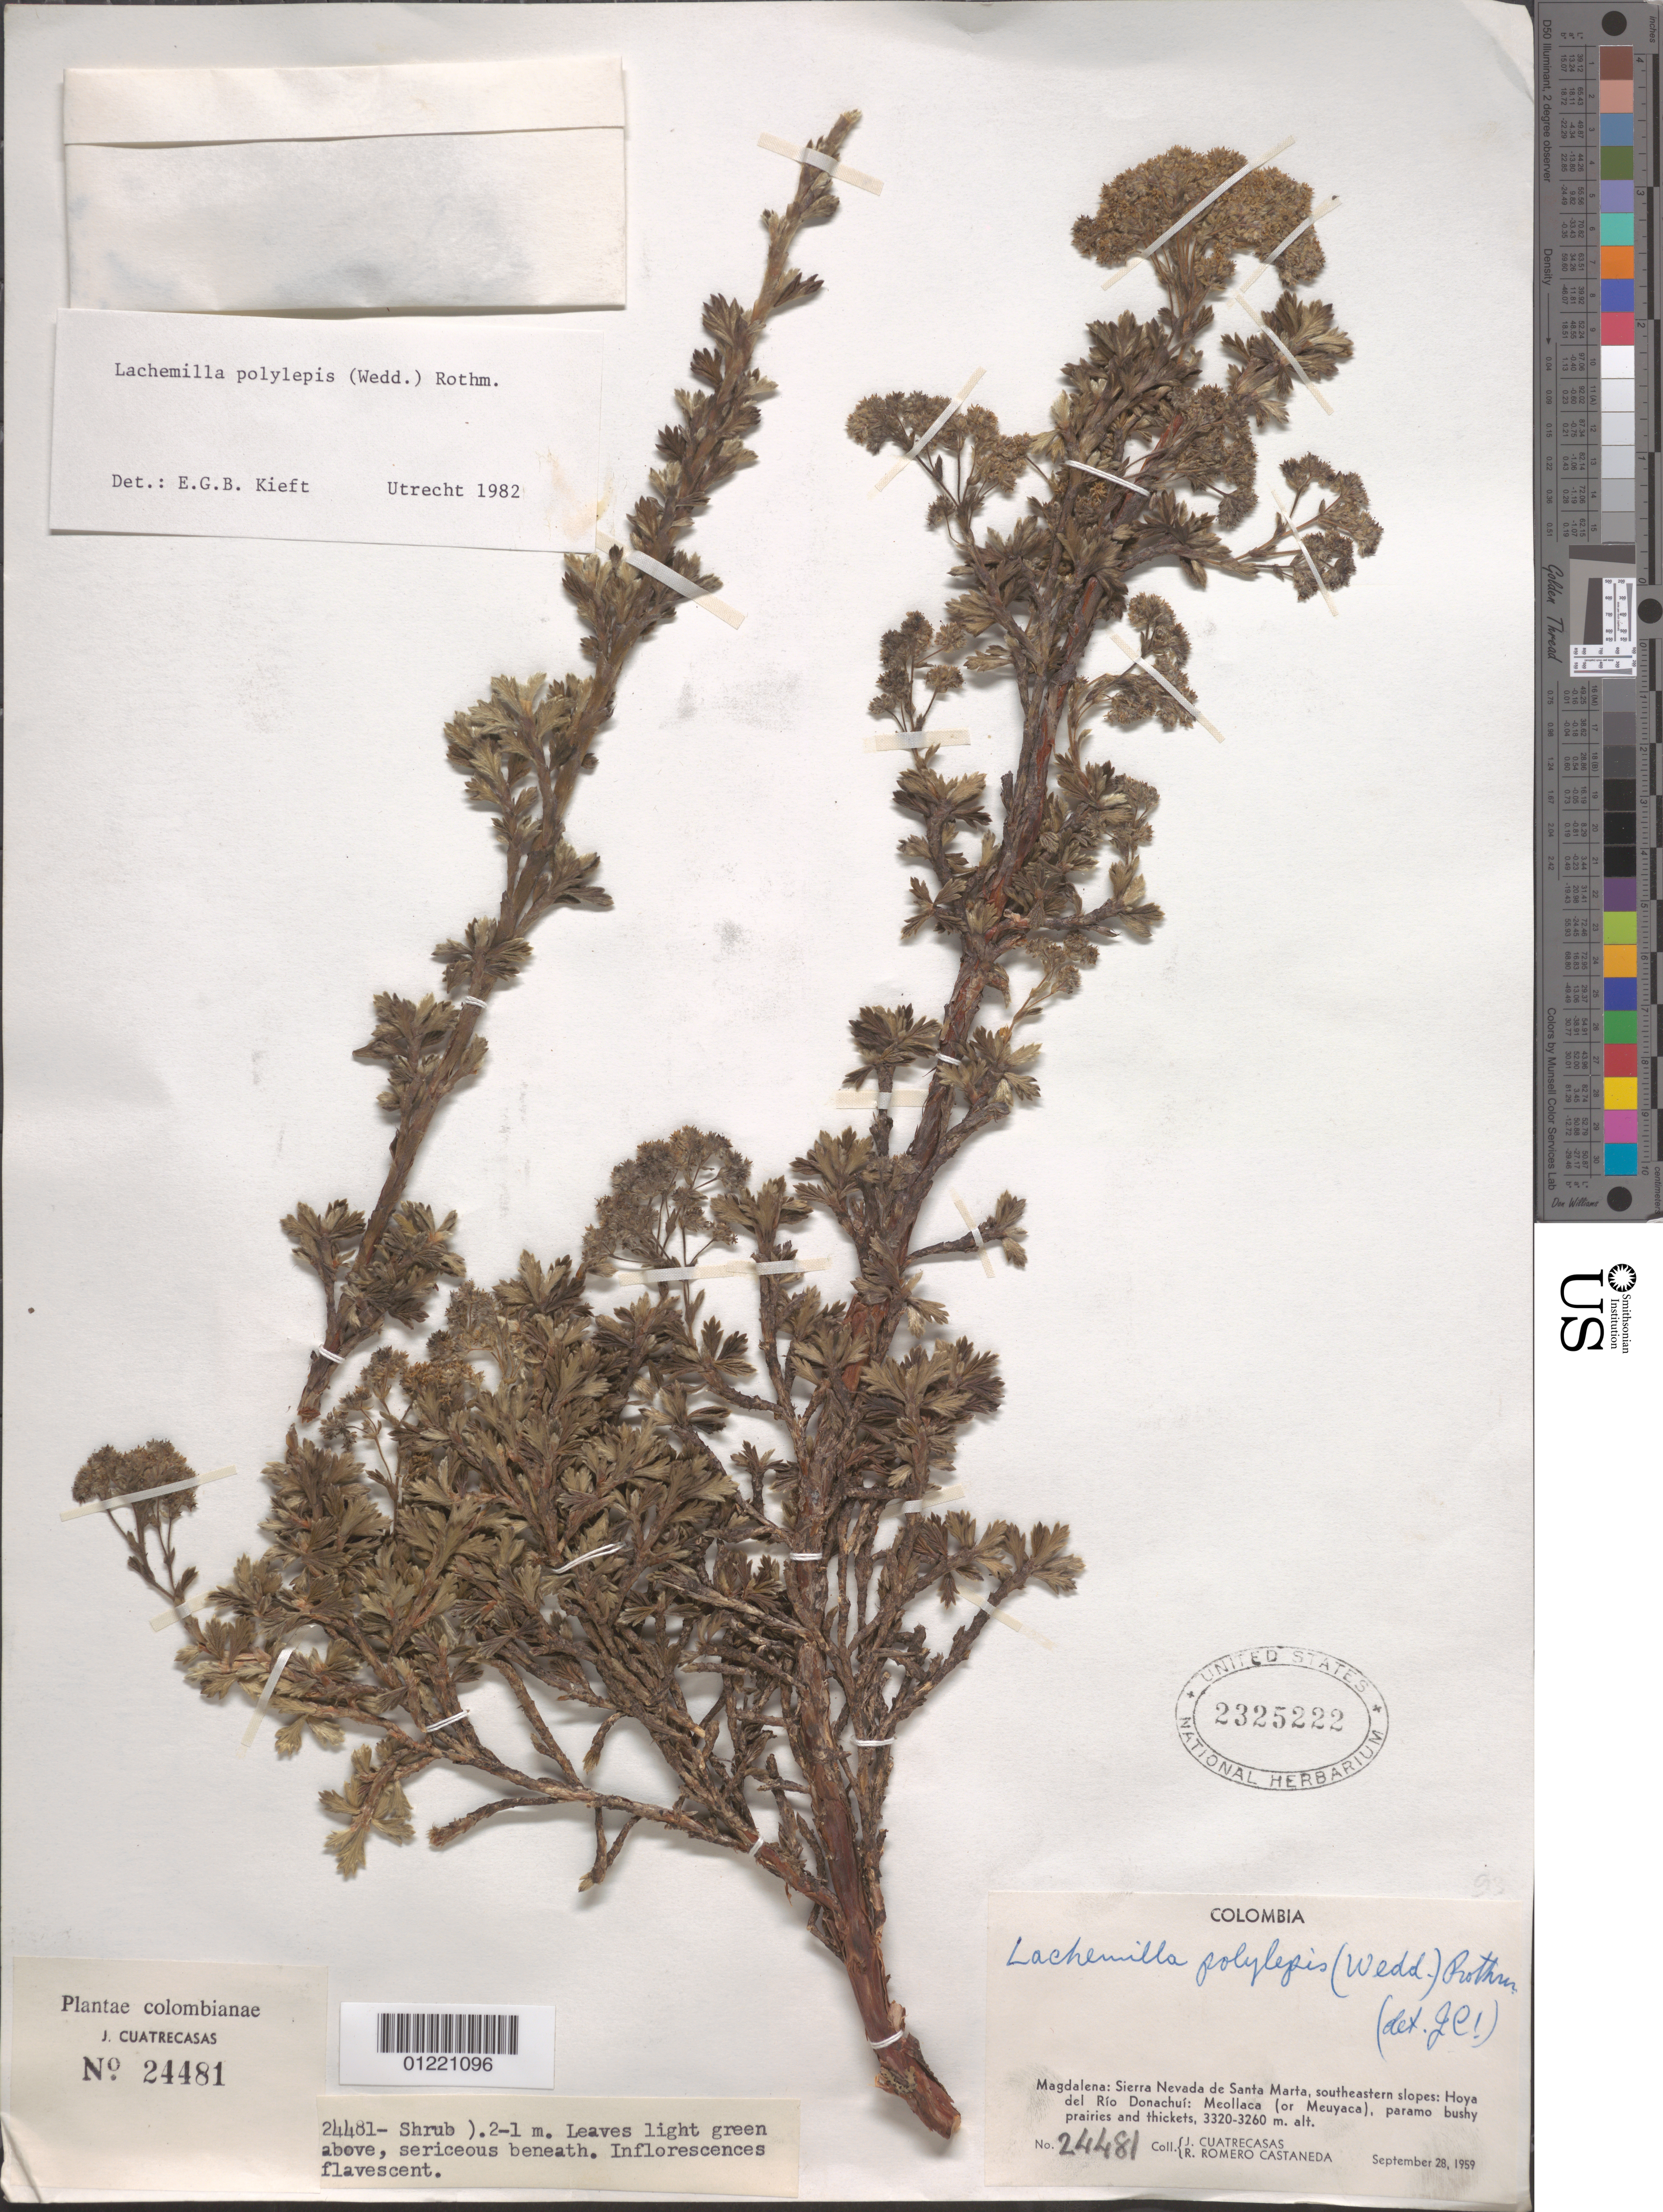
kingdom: Plantae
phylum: Tracheophyta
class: Magnoliopsida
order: Rosales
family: Rosaceae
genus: Lachemilla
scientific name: Lachemilla polylepis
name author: (Wedd.) Rothm.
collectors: J. Cuatrecasas & R. Romero Castañeda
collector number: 24481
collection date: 1959-09-28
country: Colombia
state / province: Magdalena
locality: Sierra Nevada de Santa Marta, southeastern slopes: Hoya del Rio Donachui: Meollaca (or Meuyaca)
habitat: paramo bushy prairies and thickets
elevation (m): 3260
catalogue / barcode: US 2325222